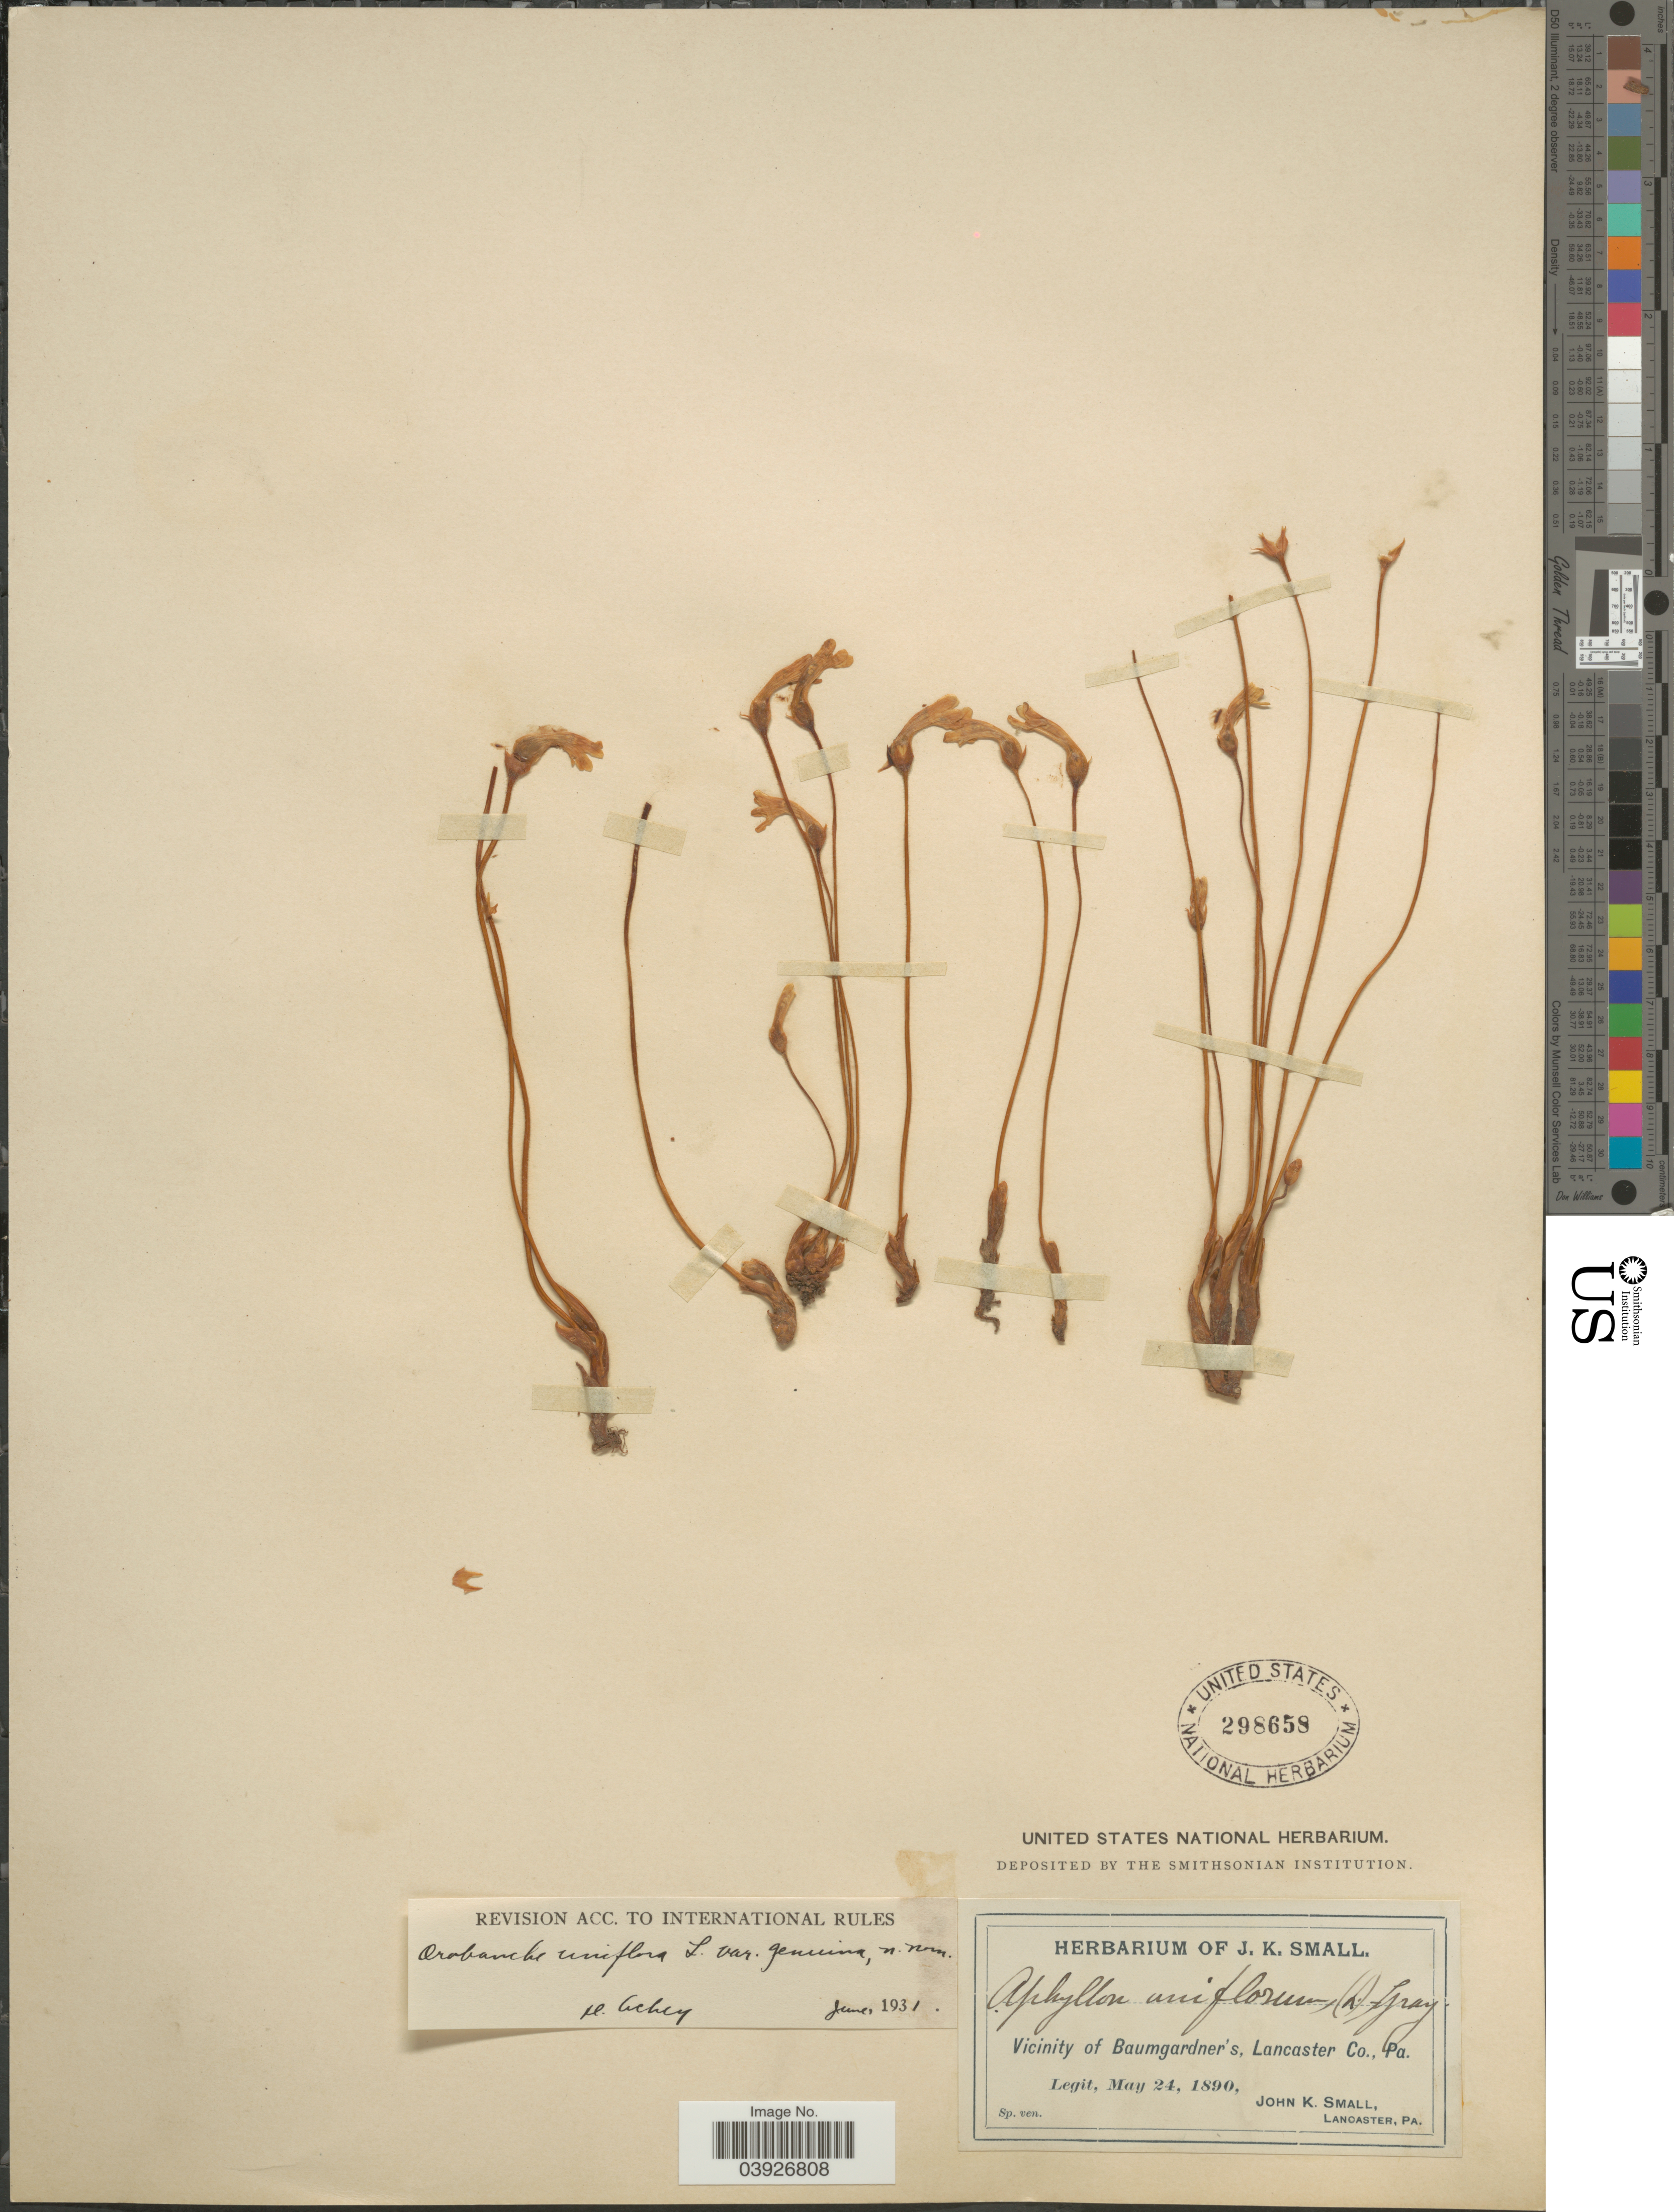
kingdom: Plantae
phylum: Tracheophyta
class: Magnoliopsida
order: Lamiales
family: Orobanchaceae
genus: Aphyllon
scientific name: Aphyllon uniflorum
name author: A. Gray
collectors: J. K. Small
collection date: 1890-05-24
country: United States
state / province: Pennsylvania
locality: Vicinity of Baumgardner's Lancaster Co.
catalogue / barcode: US 298658